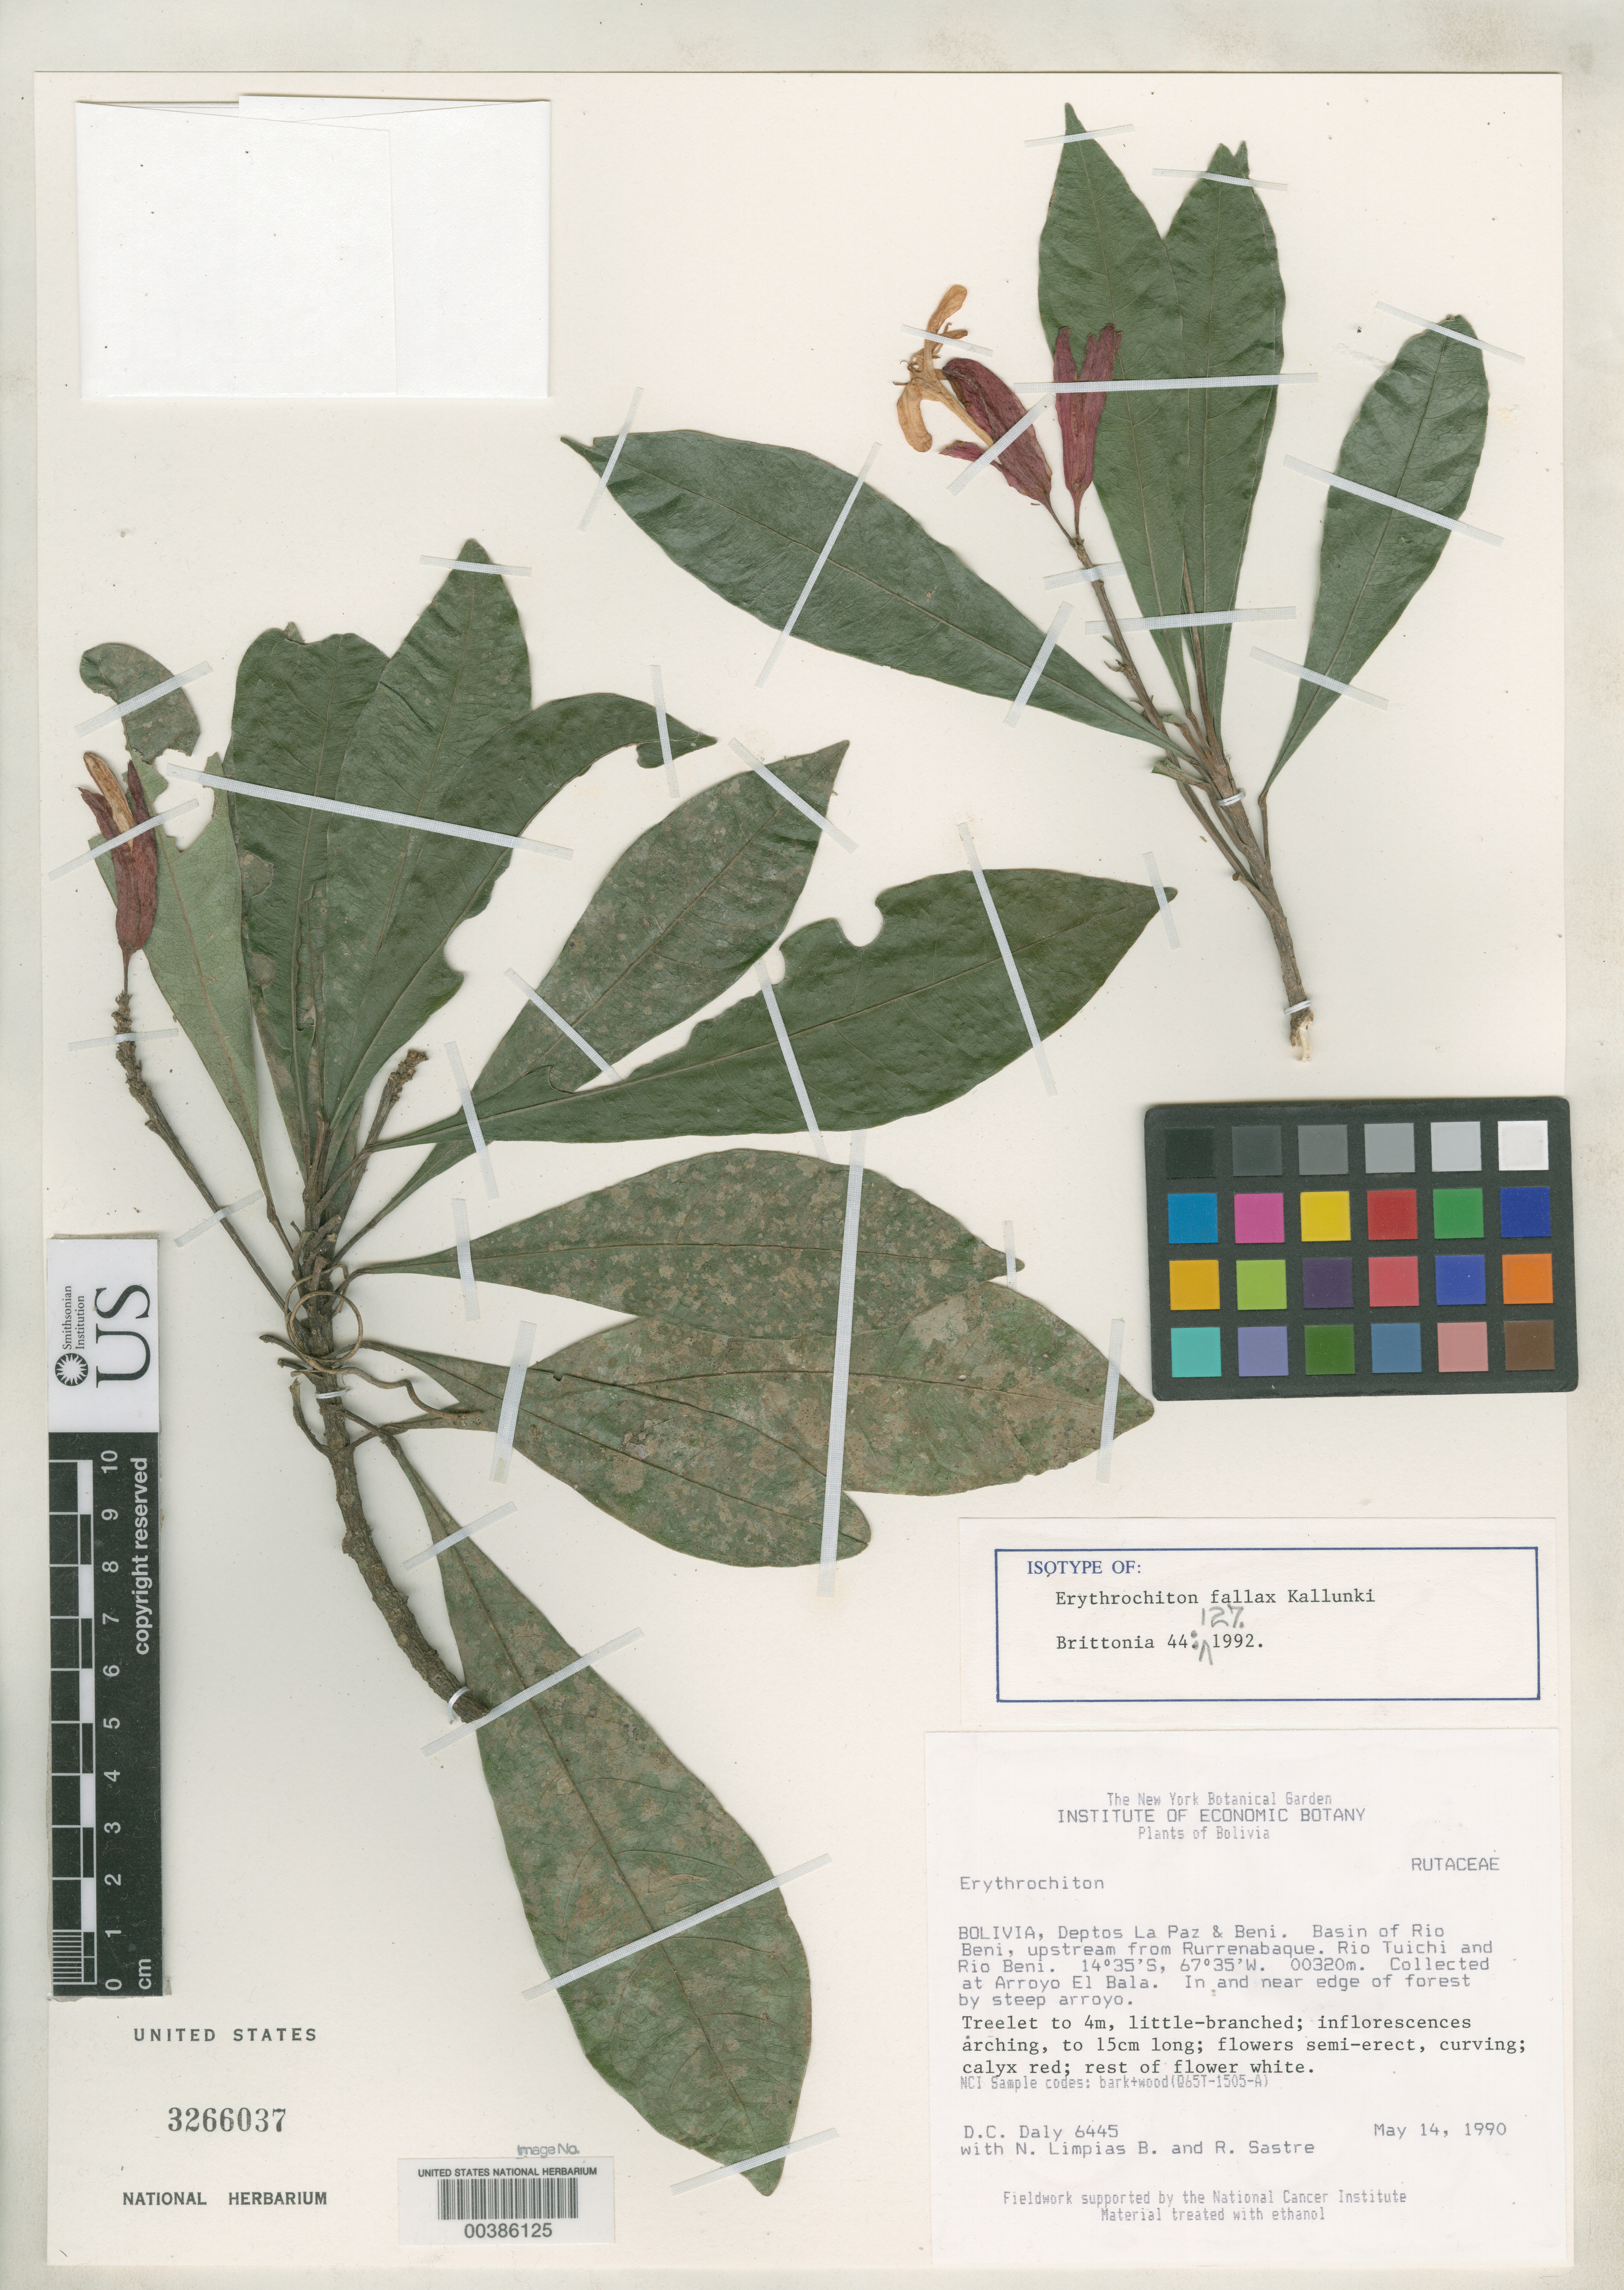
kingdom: Plantae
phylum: Tracheophyta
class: Magnoliopsida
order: Sapindales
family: Rutaceae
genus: Erythrochiton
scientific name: Erythrochiton fallax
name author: Kallunki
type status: Isotype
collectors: D. C. Daly, N. Limpias B. & R. Sastre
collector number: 6445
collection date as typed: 14 May 1990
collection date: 1990-05-14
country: Bolivia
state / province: Beni / La Paz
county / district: General José Ballivián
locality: Basin of Rio Beni, upstream from Rurrenabaque, Rio Tuichi & Rio Beni, Arroyo El Bala.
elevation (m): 320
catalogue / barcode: US 3266037